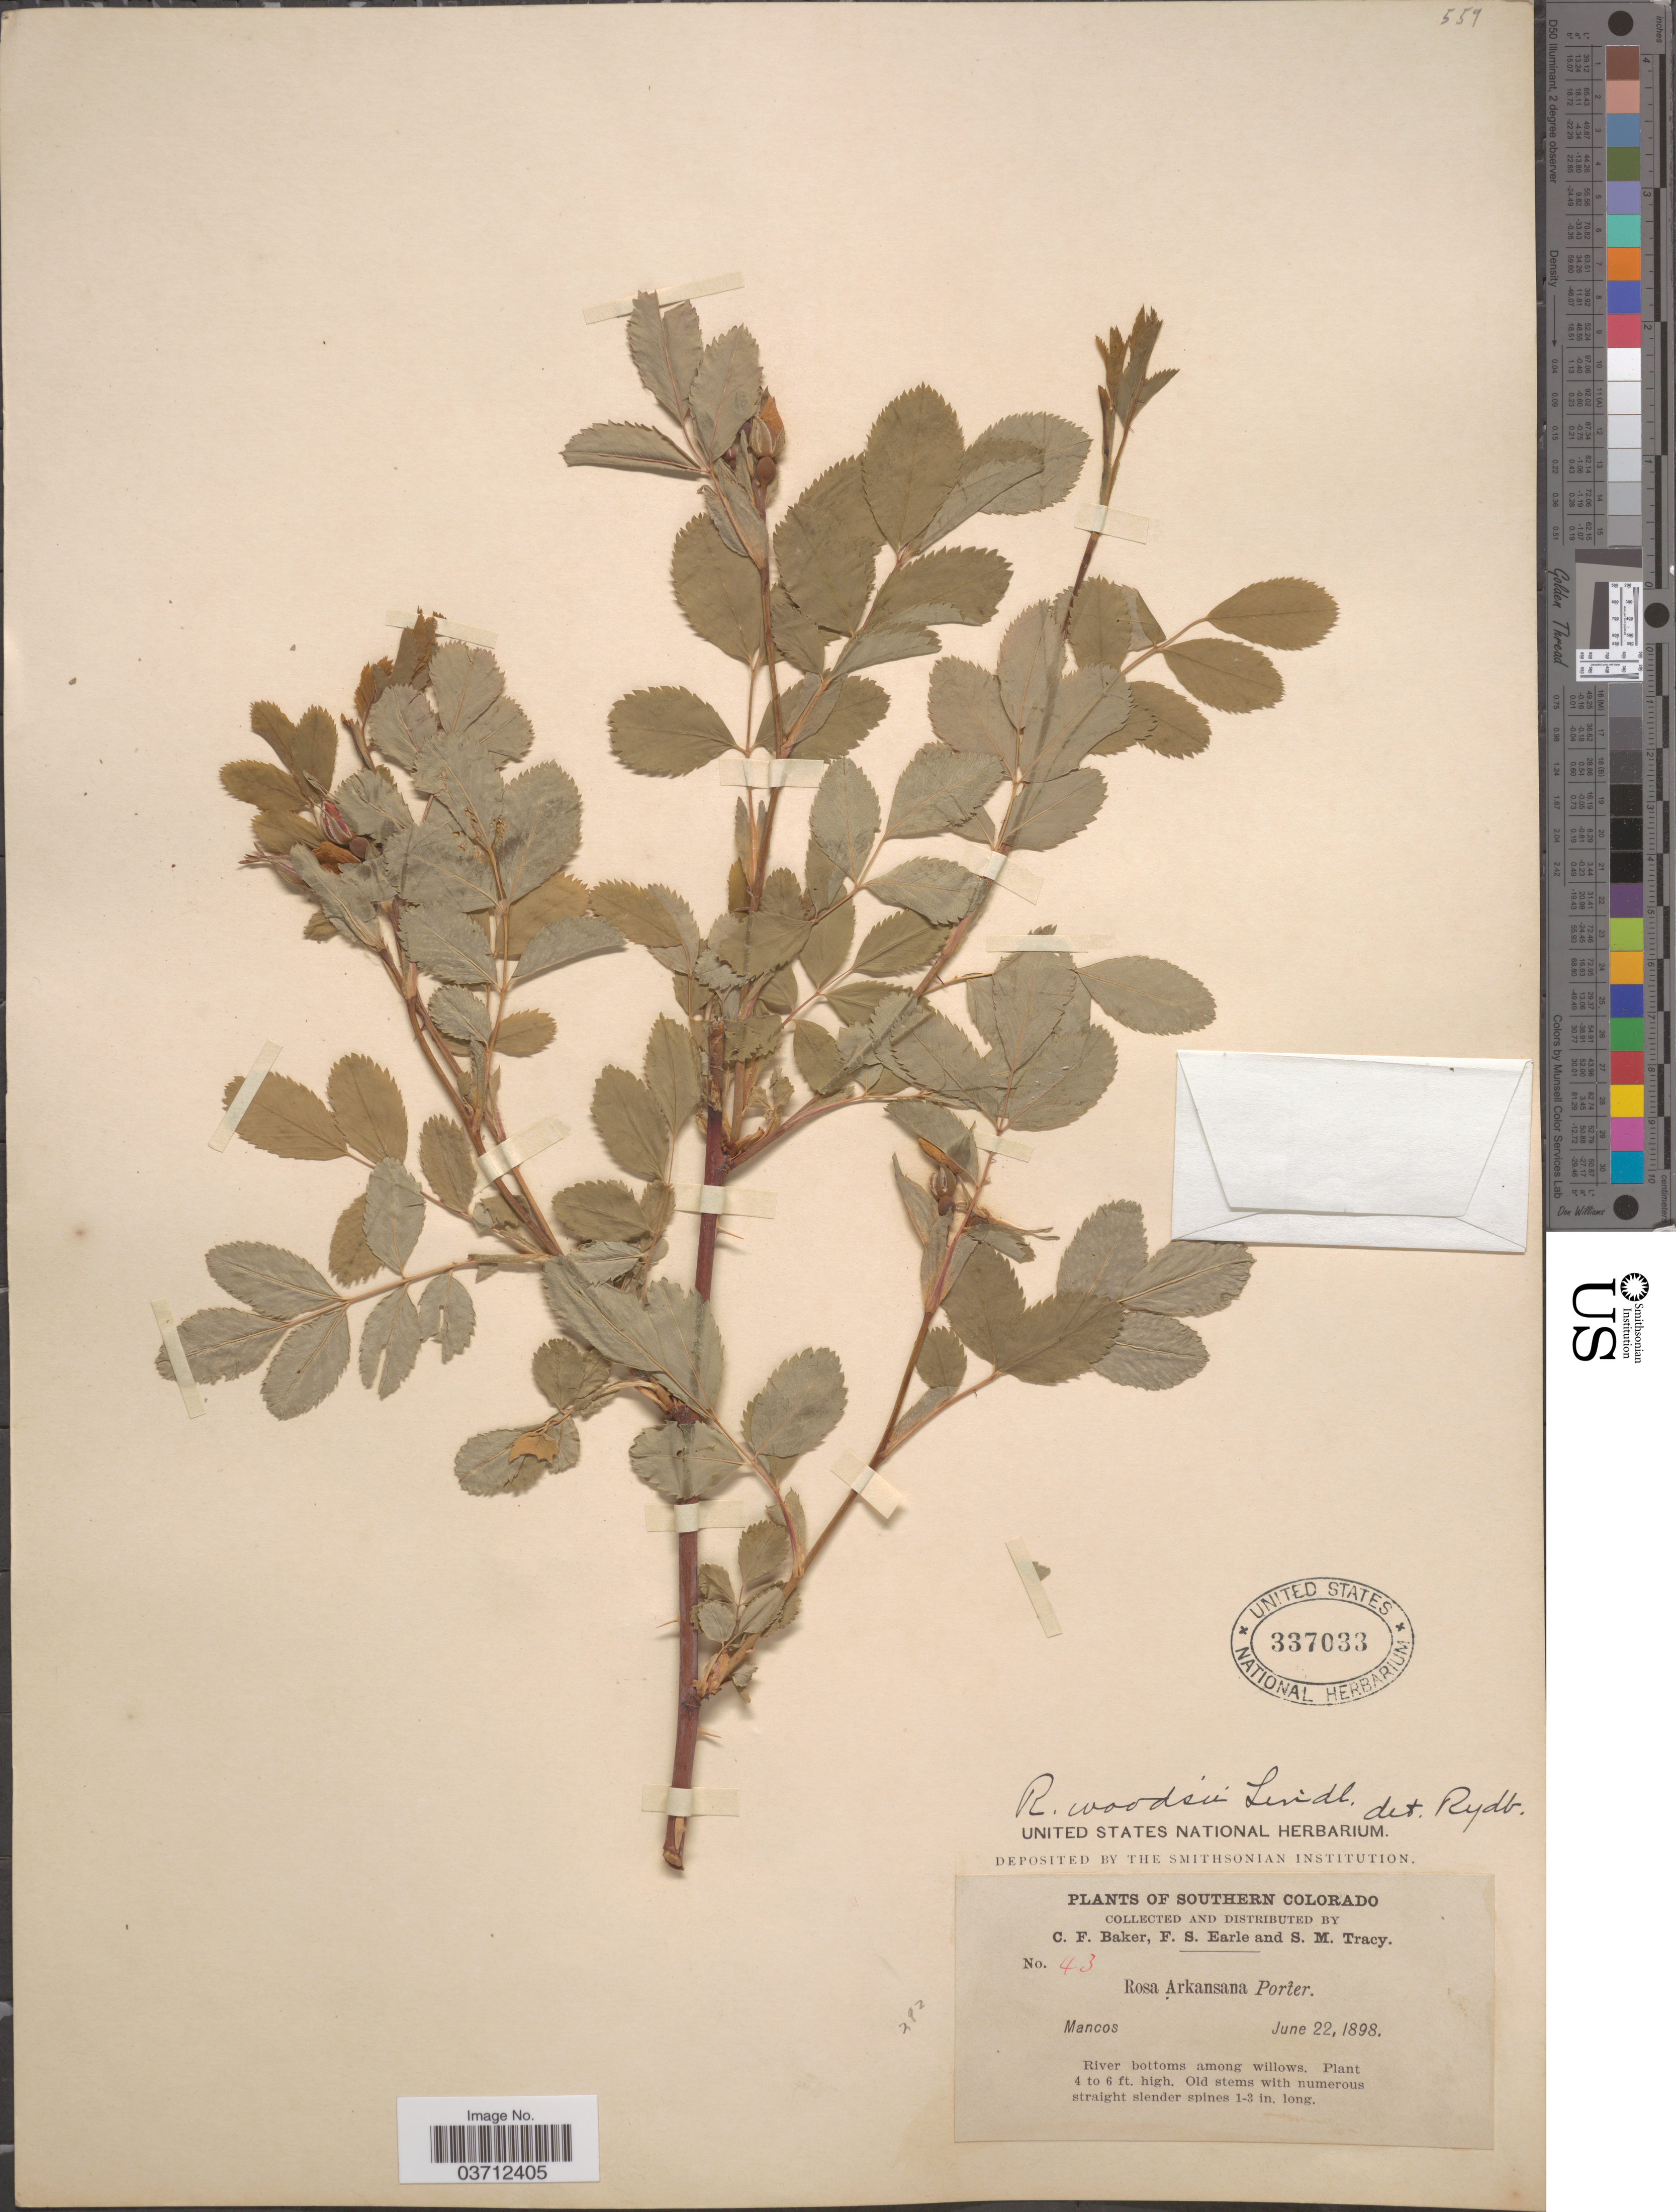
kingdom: Plantae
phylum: Tracheophyta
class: Magnoliopsida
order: Rosales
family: Rosaceae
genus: Rosa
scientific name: Rosa woodsii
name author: Lindl.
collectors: C. F. Baker, F. S. Earle & S. M. Tracy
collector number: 43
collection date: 1898-06-22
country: United States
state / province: Colorado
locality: Southern Colorado. Mancos. River bottoms among willows.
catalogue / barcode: US 337033